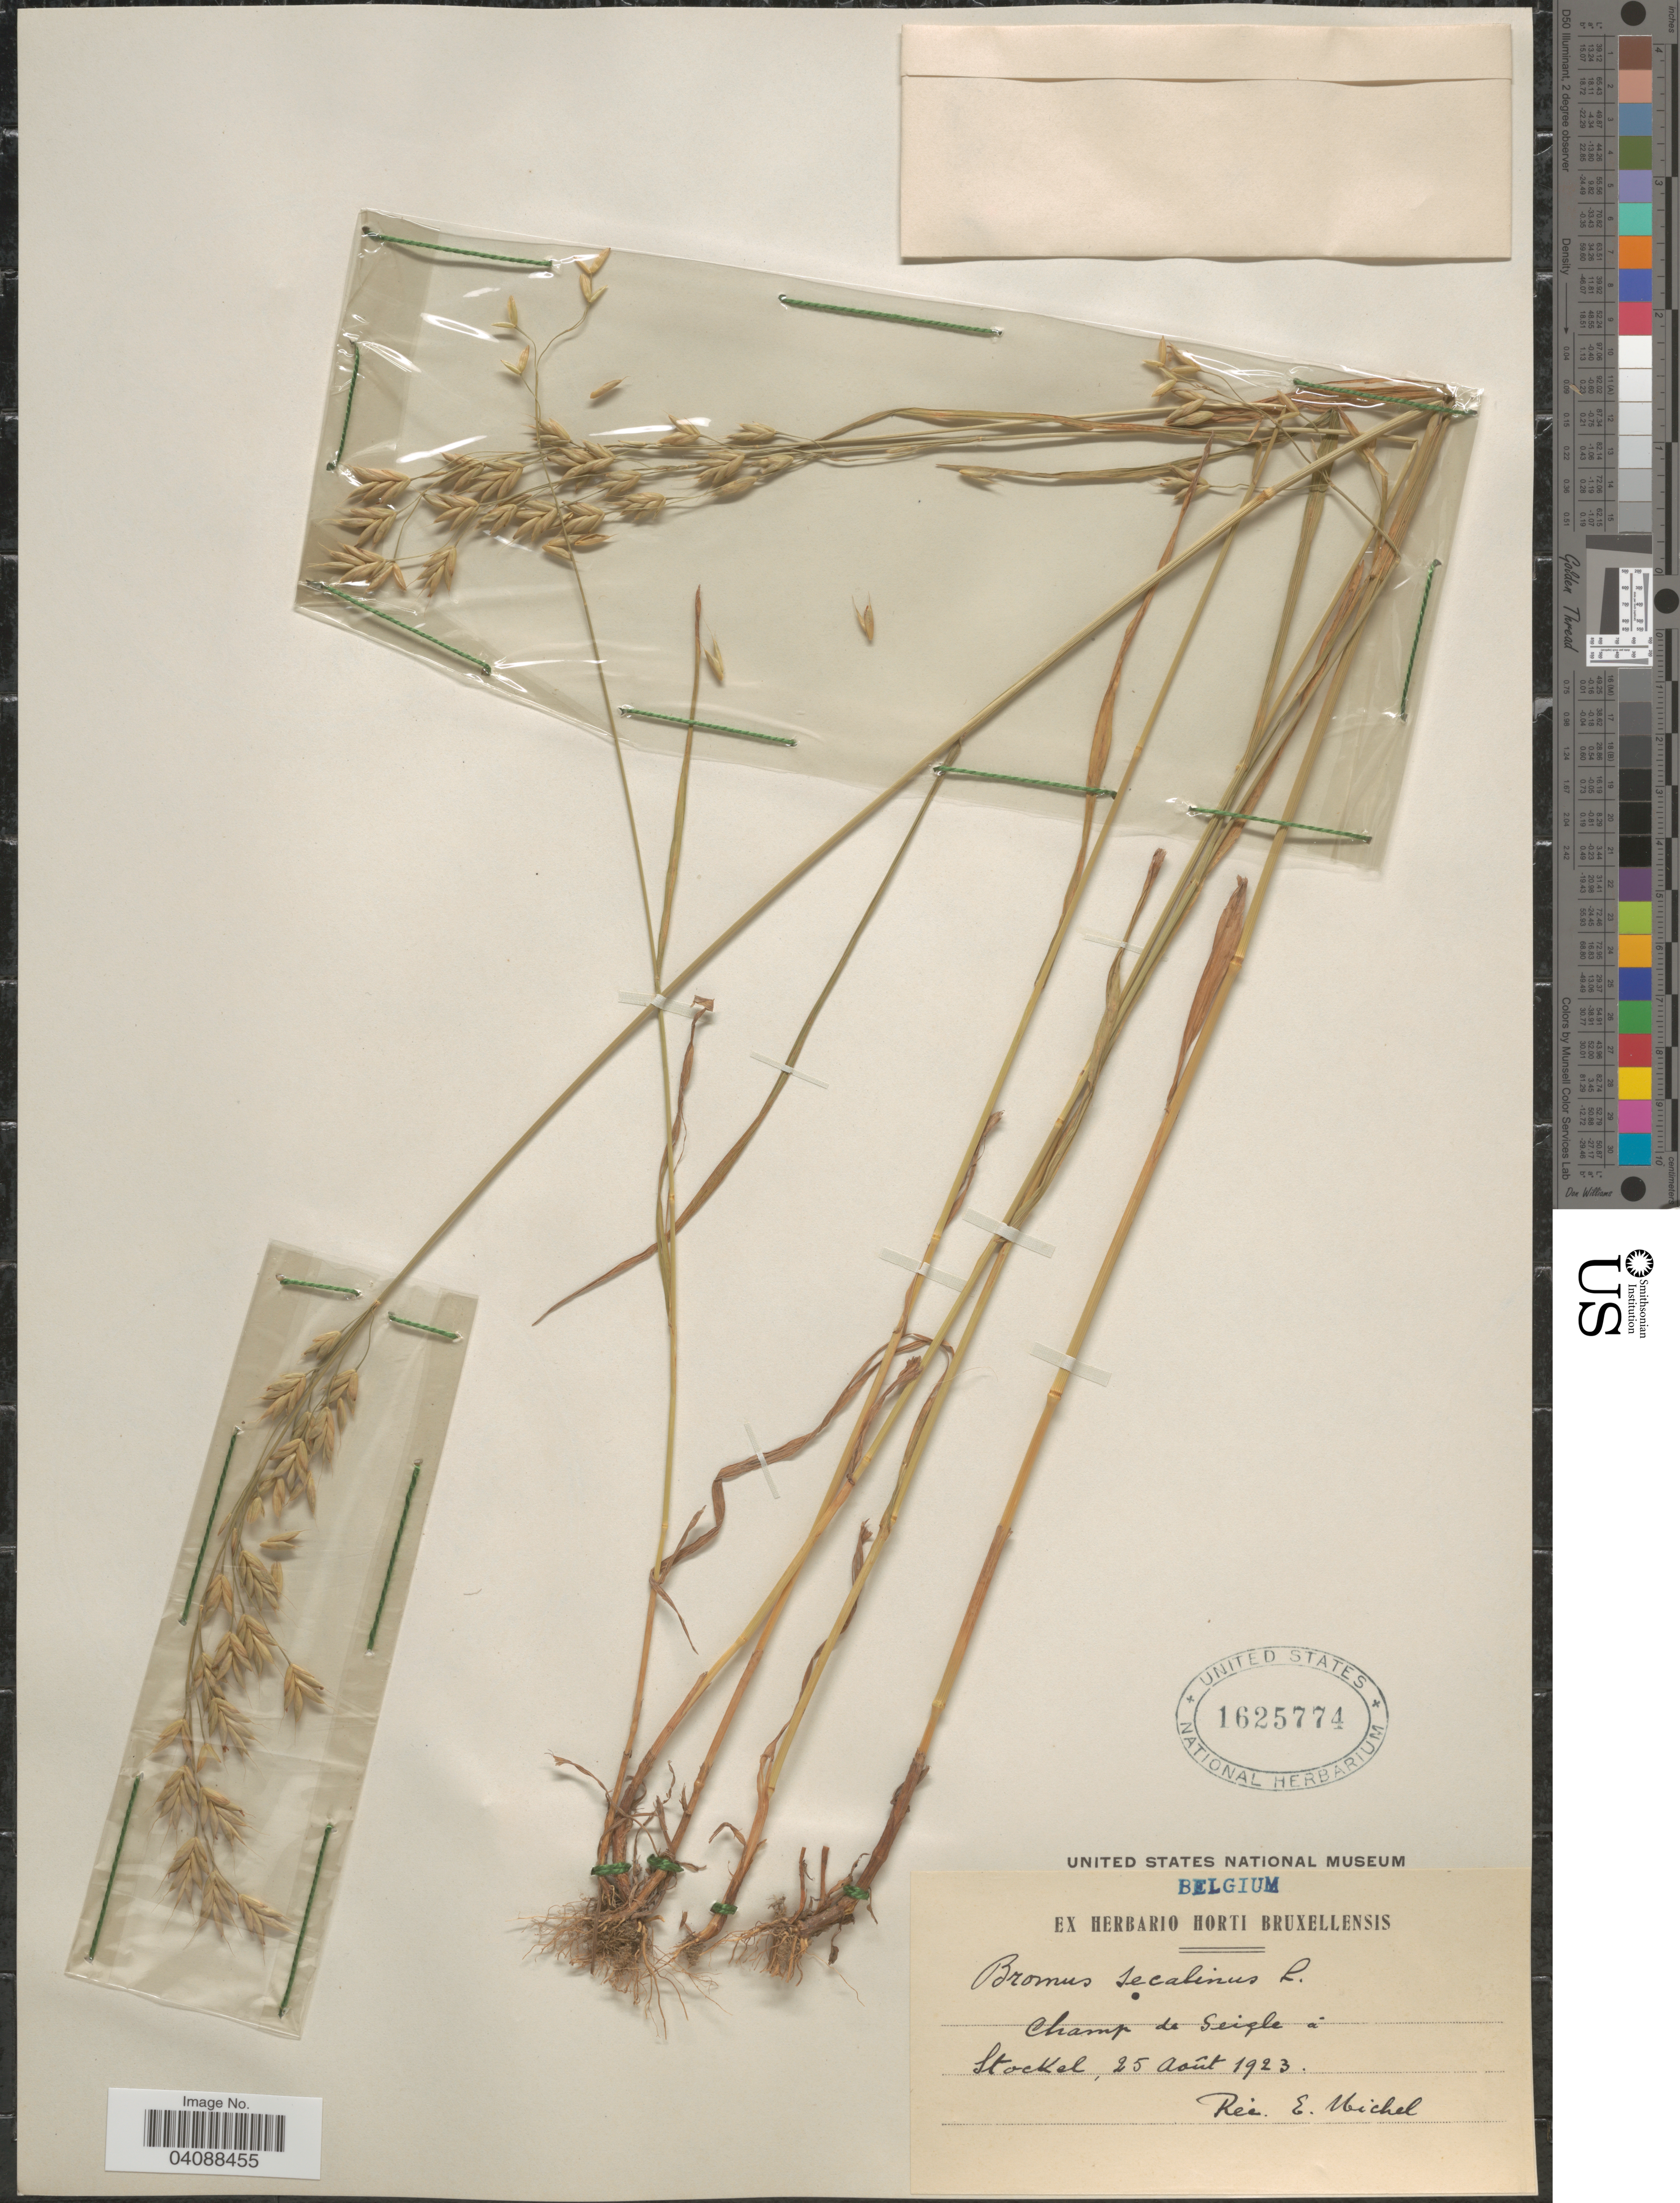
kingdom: Plantae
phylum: Tracheophyta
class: Liliopsida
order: Poales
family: Poaceae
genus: Bromus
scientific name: Bromus secalinus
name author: L.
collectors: E. Michel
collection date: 1923-08-25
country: Belgium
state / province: Brussels, Capital District of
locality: Champ de Seigle á Stockel.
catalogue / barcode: US 1625774